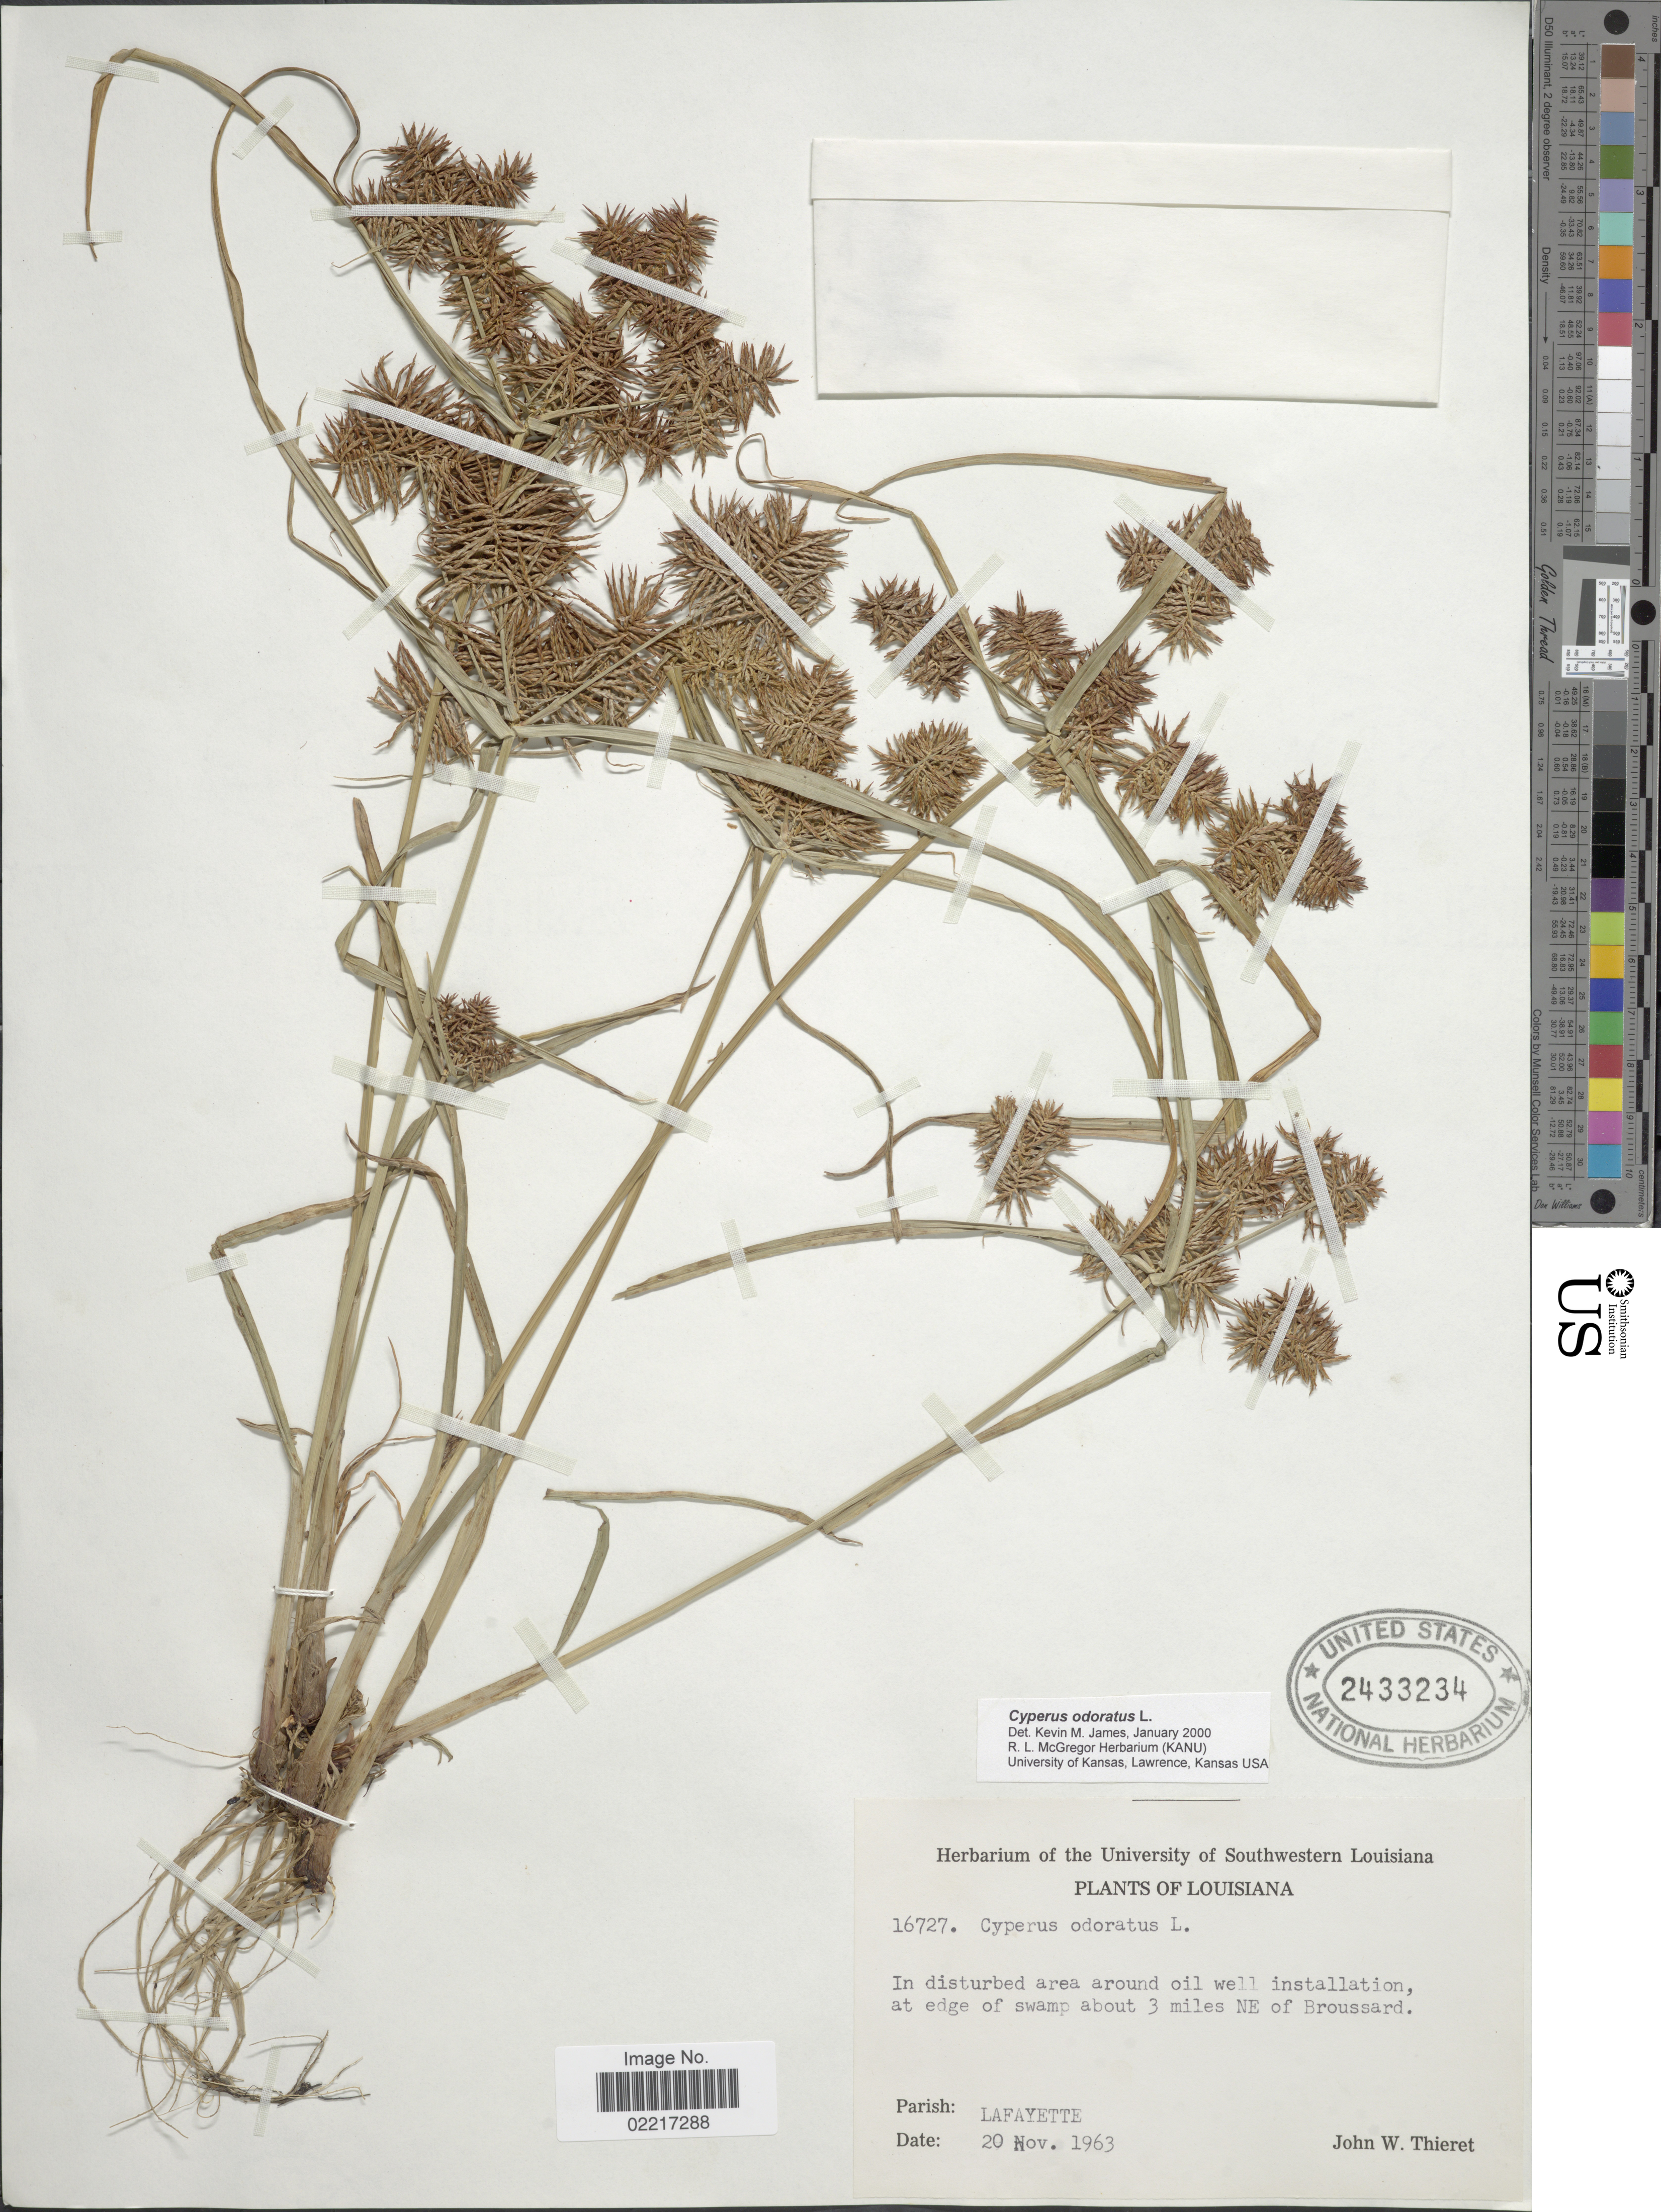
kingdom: Plantae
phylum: Tracheophyta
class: Liliopsida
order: Poales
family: Cyperaceae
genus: Cyperus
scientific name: Cyperus odoratus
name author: L.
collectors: J. W. Thieret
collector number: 16727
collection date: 1963-11-20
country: United States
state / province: Louisiana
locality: At edge of swamp about 3 miles NE of Broussard. Parish: Lafayette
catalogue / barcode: US 2433234